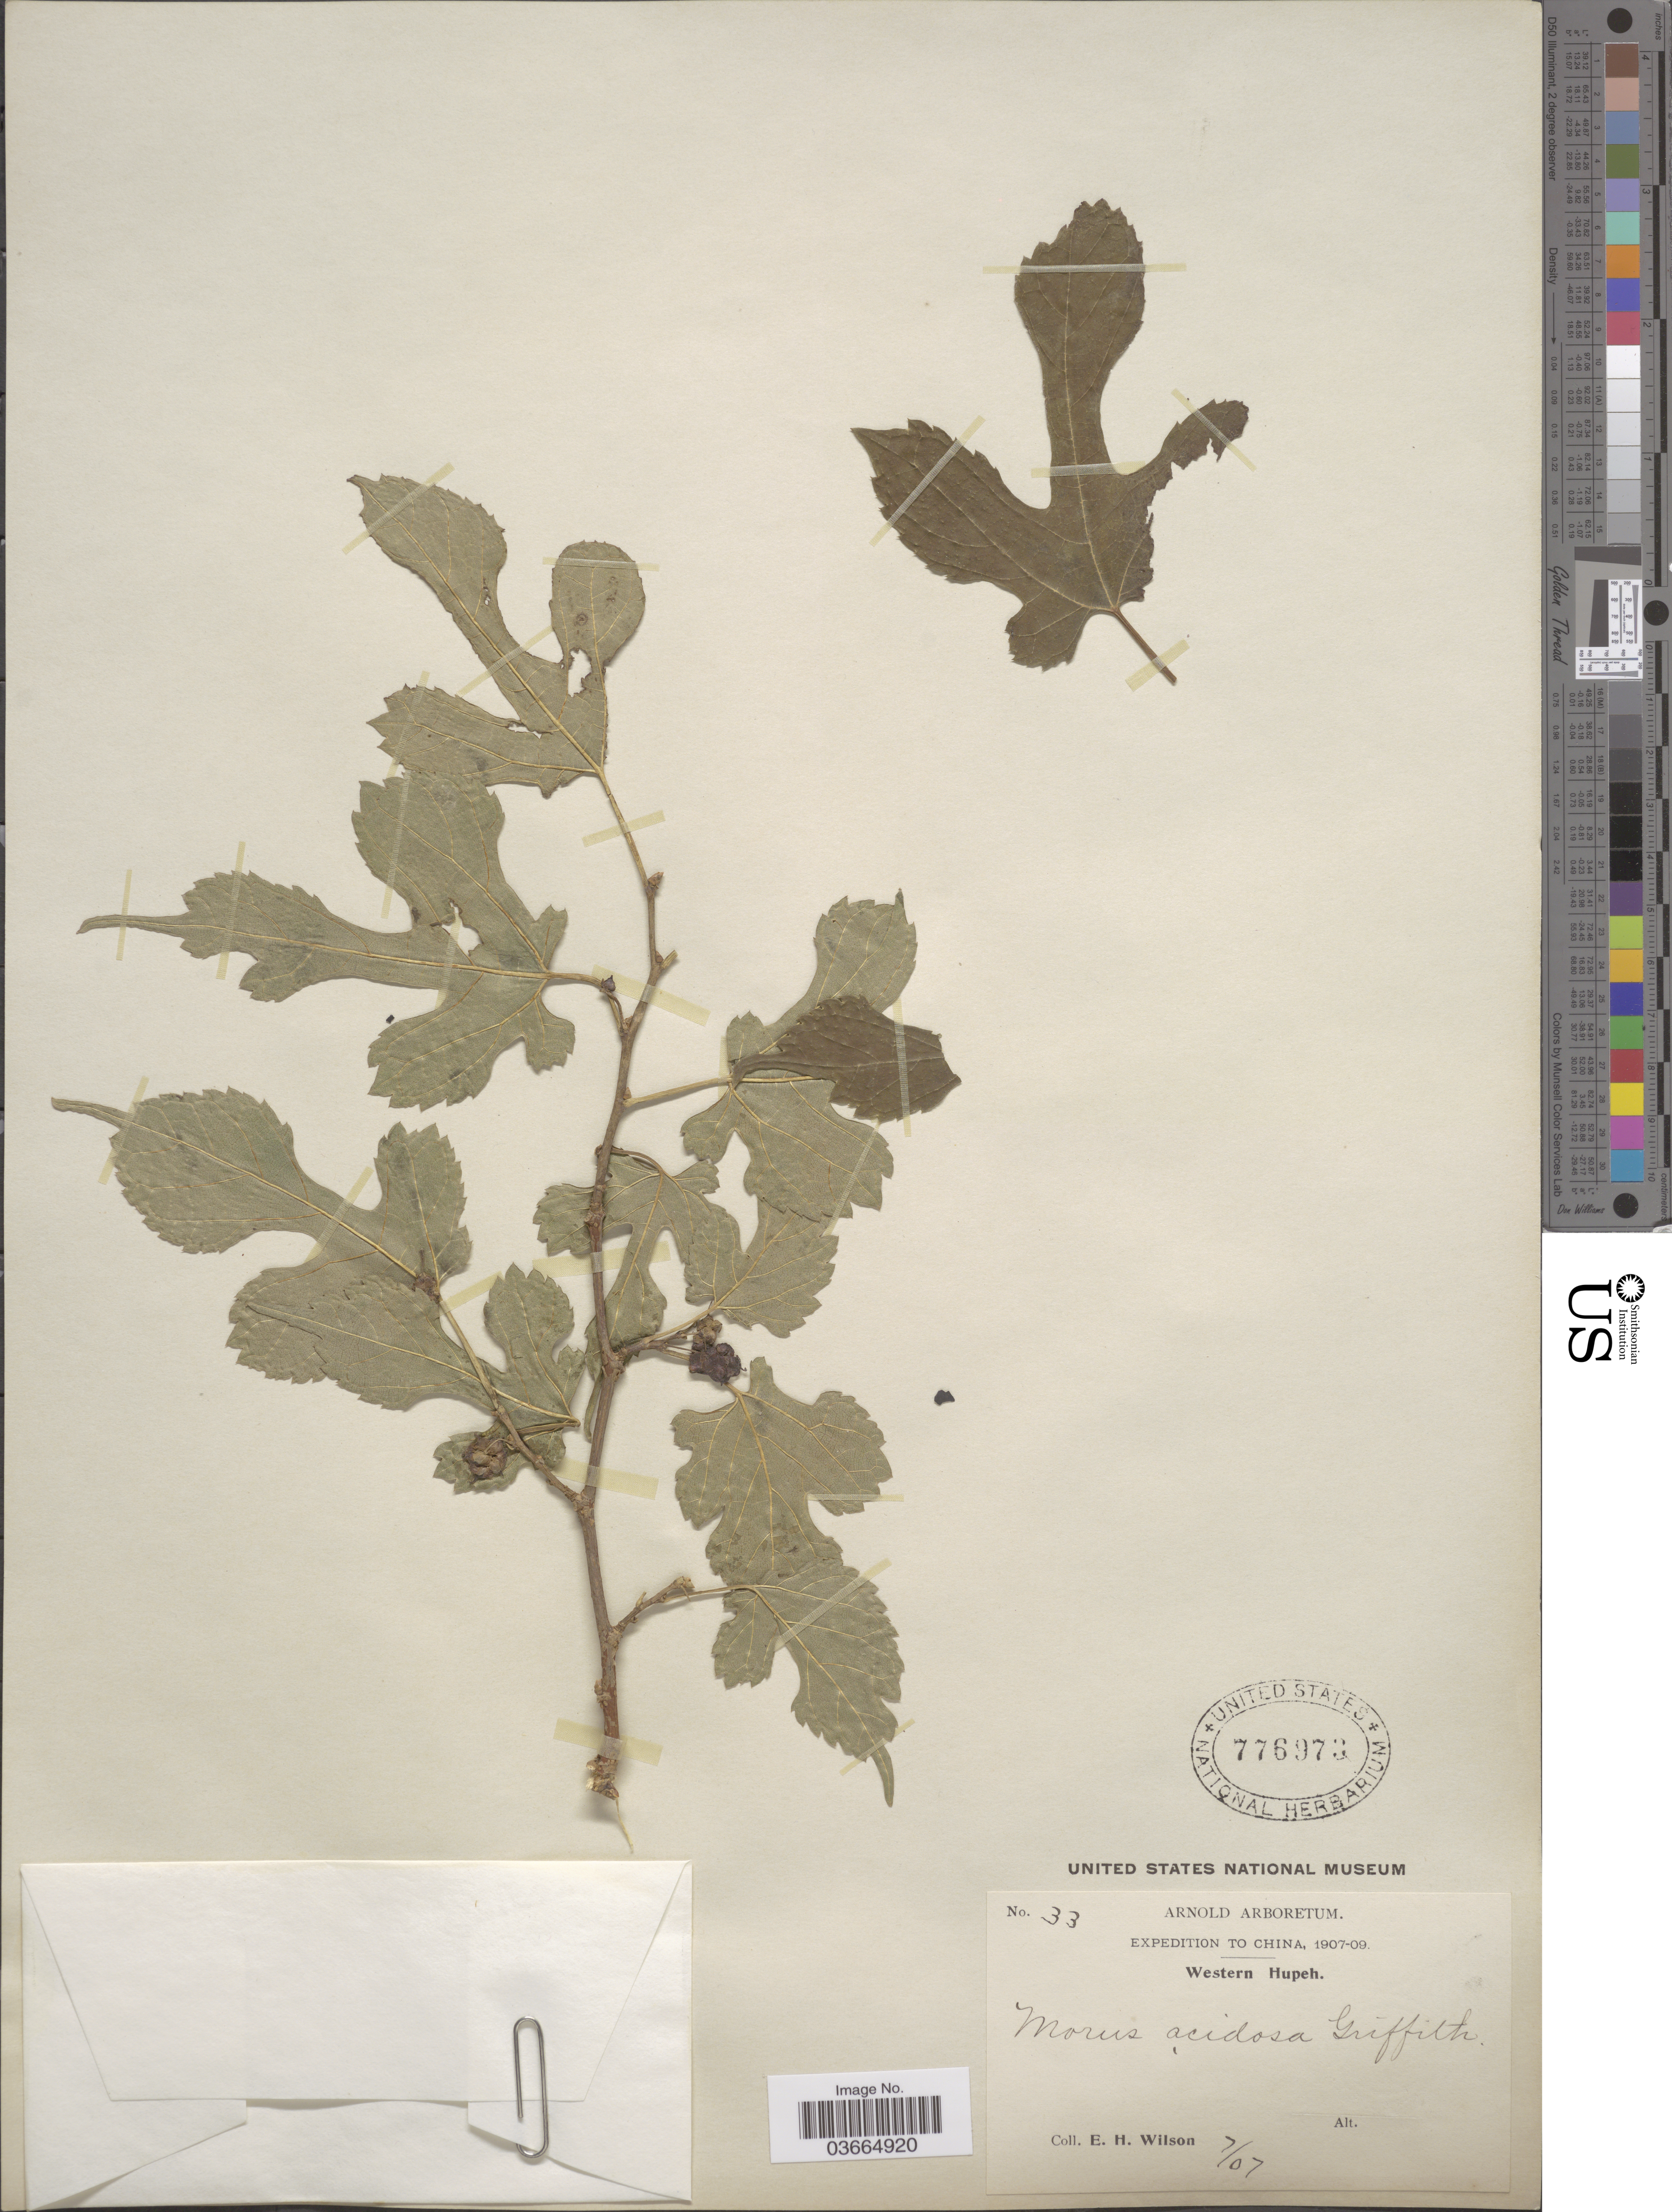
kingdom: Plantae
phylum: Tracheophyta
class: Magnoliopsida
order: Rosales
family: Moraceae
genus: Morus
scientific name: Morus acidosa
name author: Griff.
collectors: E. Wilson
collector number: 33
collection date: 1907-07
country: China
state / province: Hubei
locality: Western Hupeh.